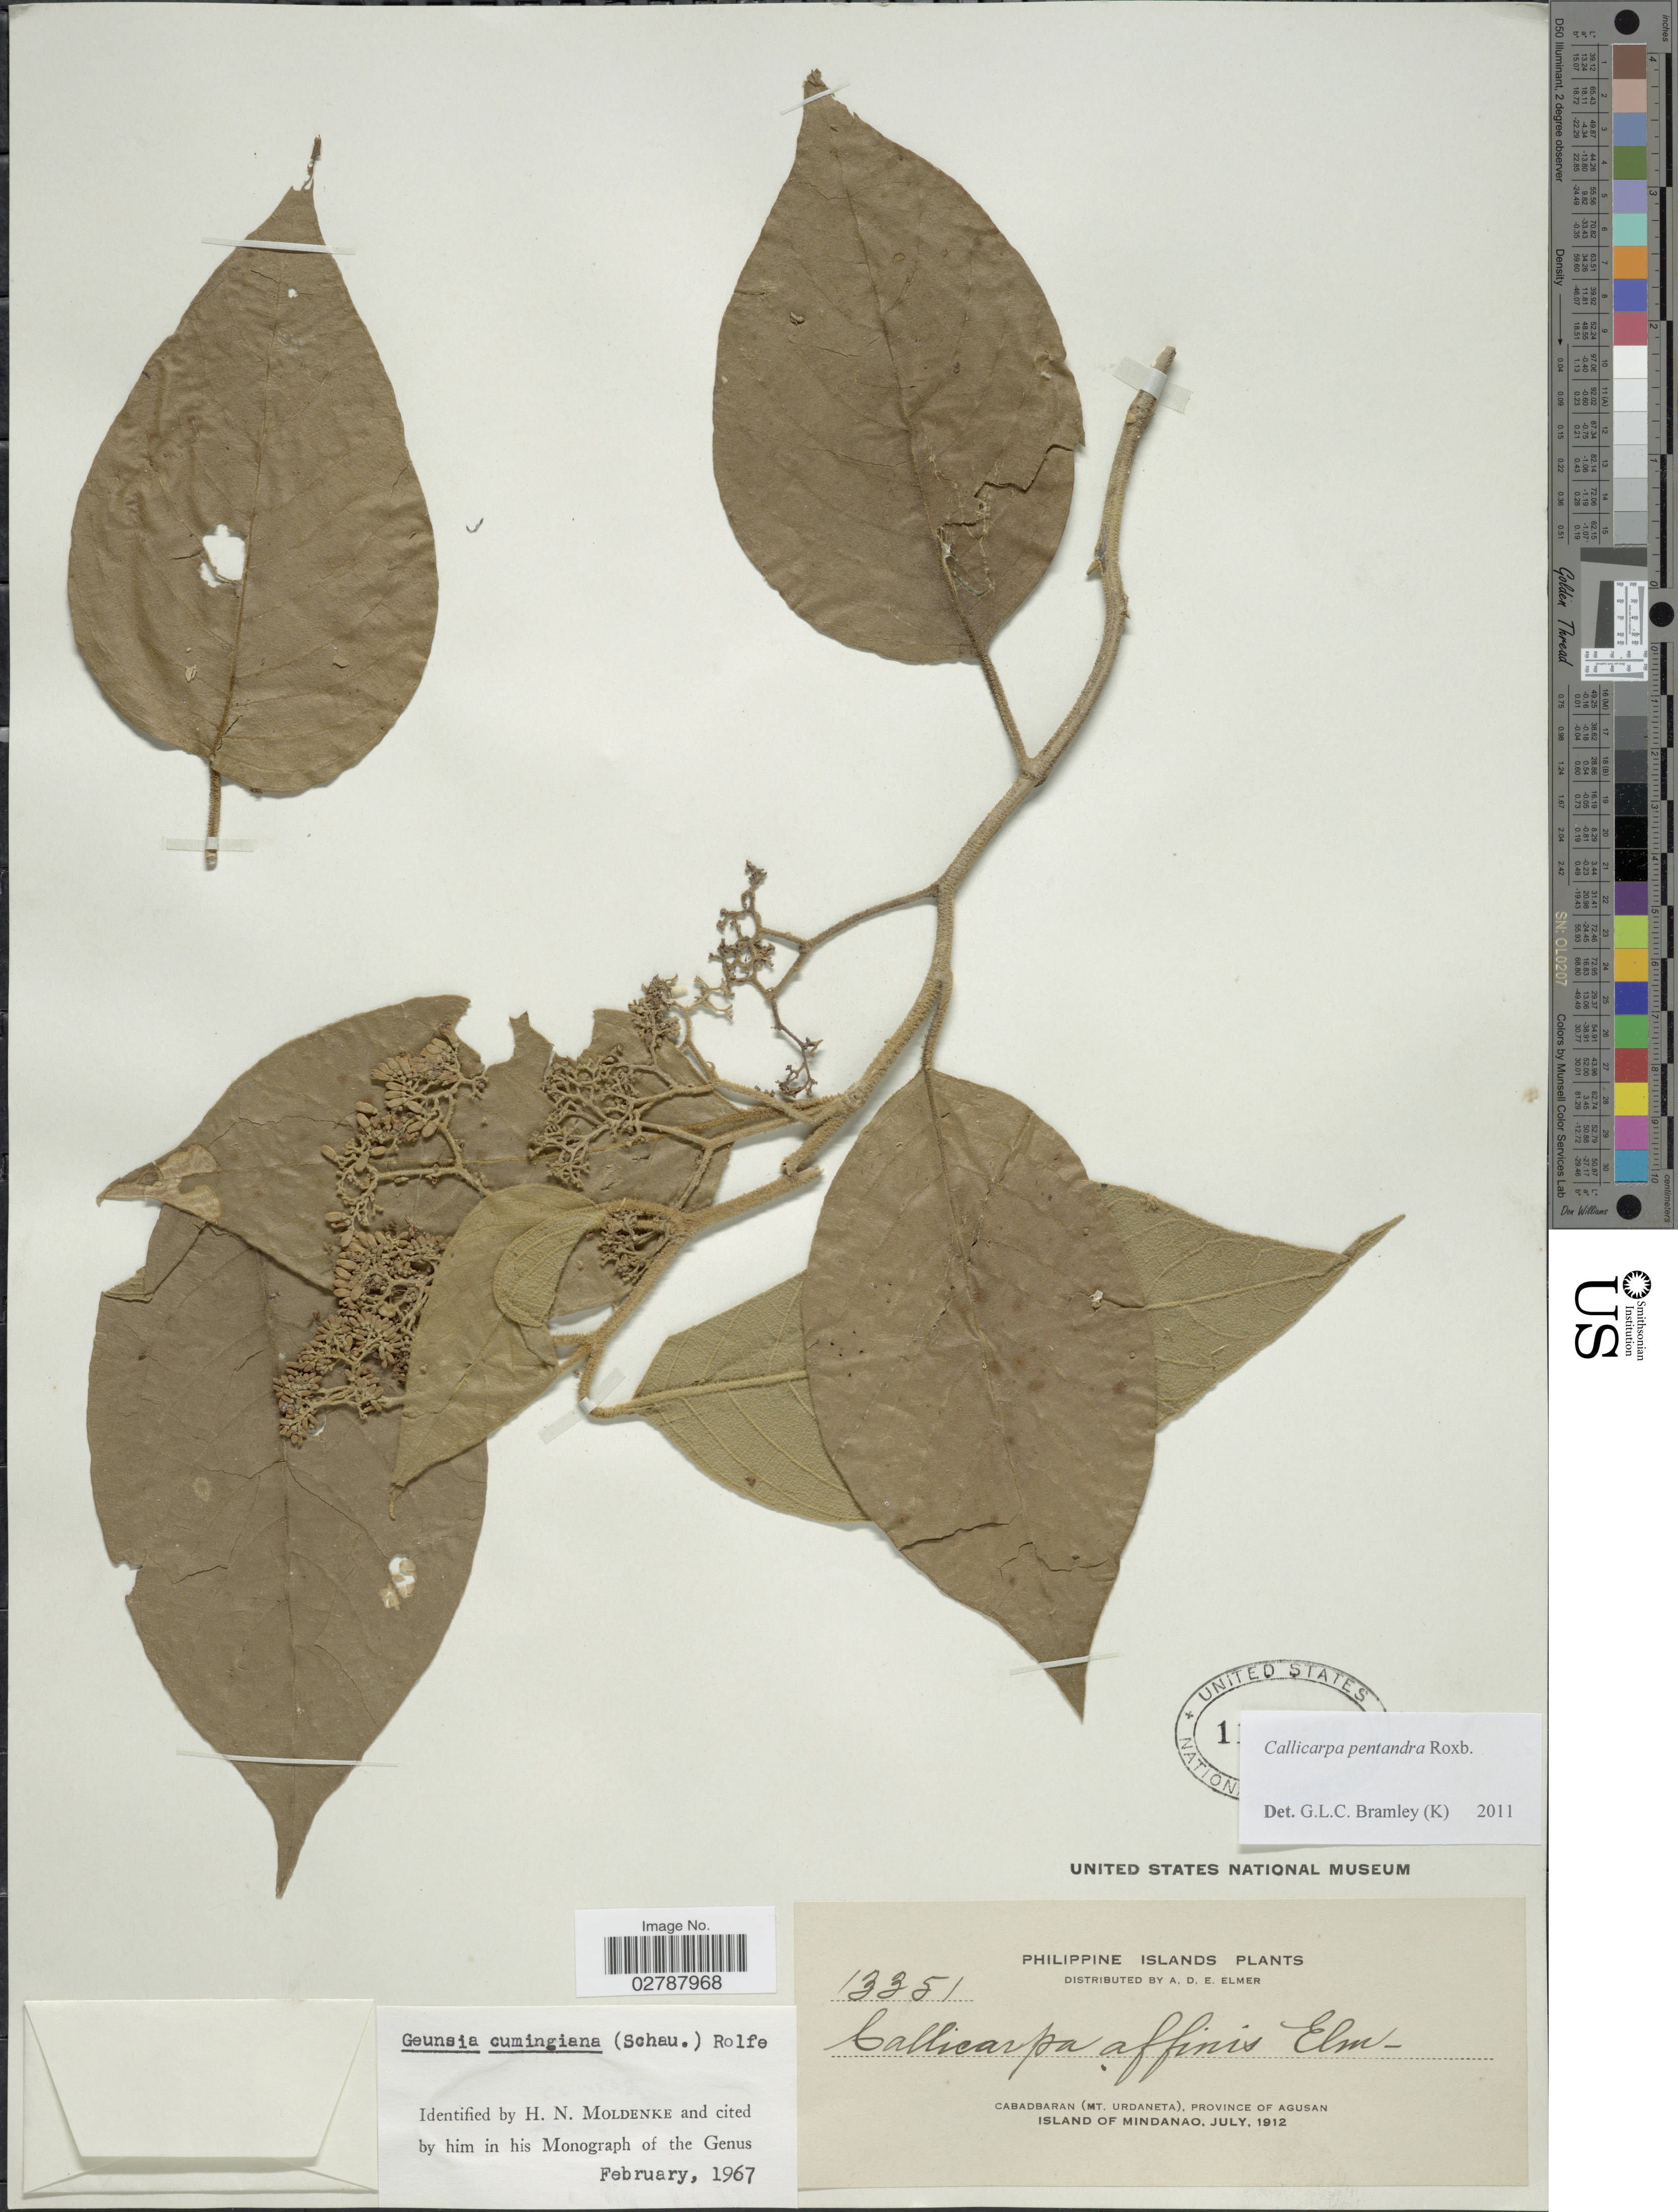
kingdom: Plantae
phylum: Tracheophyta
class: Magnoliopsida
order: Lamiales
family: Lamiaceae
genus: Callicarpa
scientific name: Callicarpa pentandra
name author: Roxb.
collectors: A. D. E. Elmer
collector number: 13351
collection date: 1912-07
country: Philippines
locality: Philippine Islands. Cabadbaran (Mt. Urdaneta), Province of Agusan. Island of Mindanao.